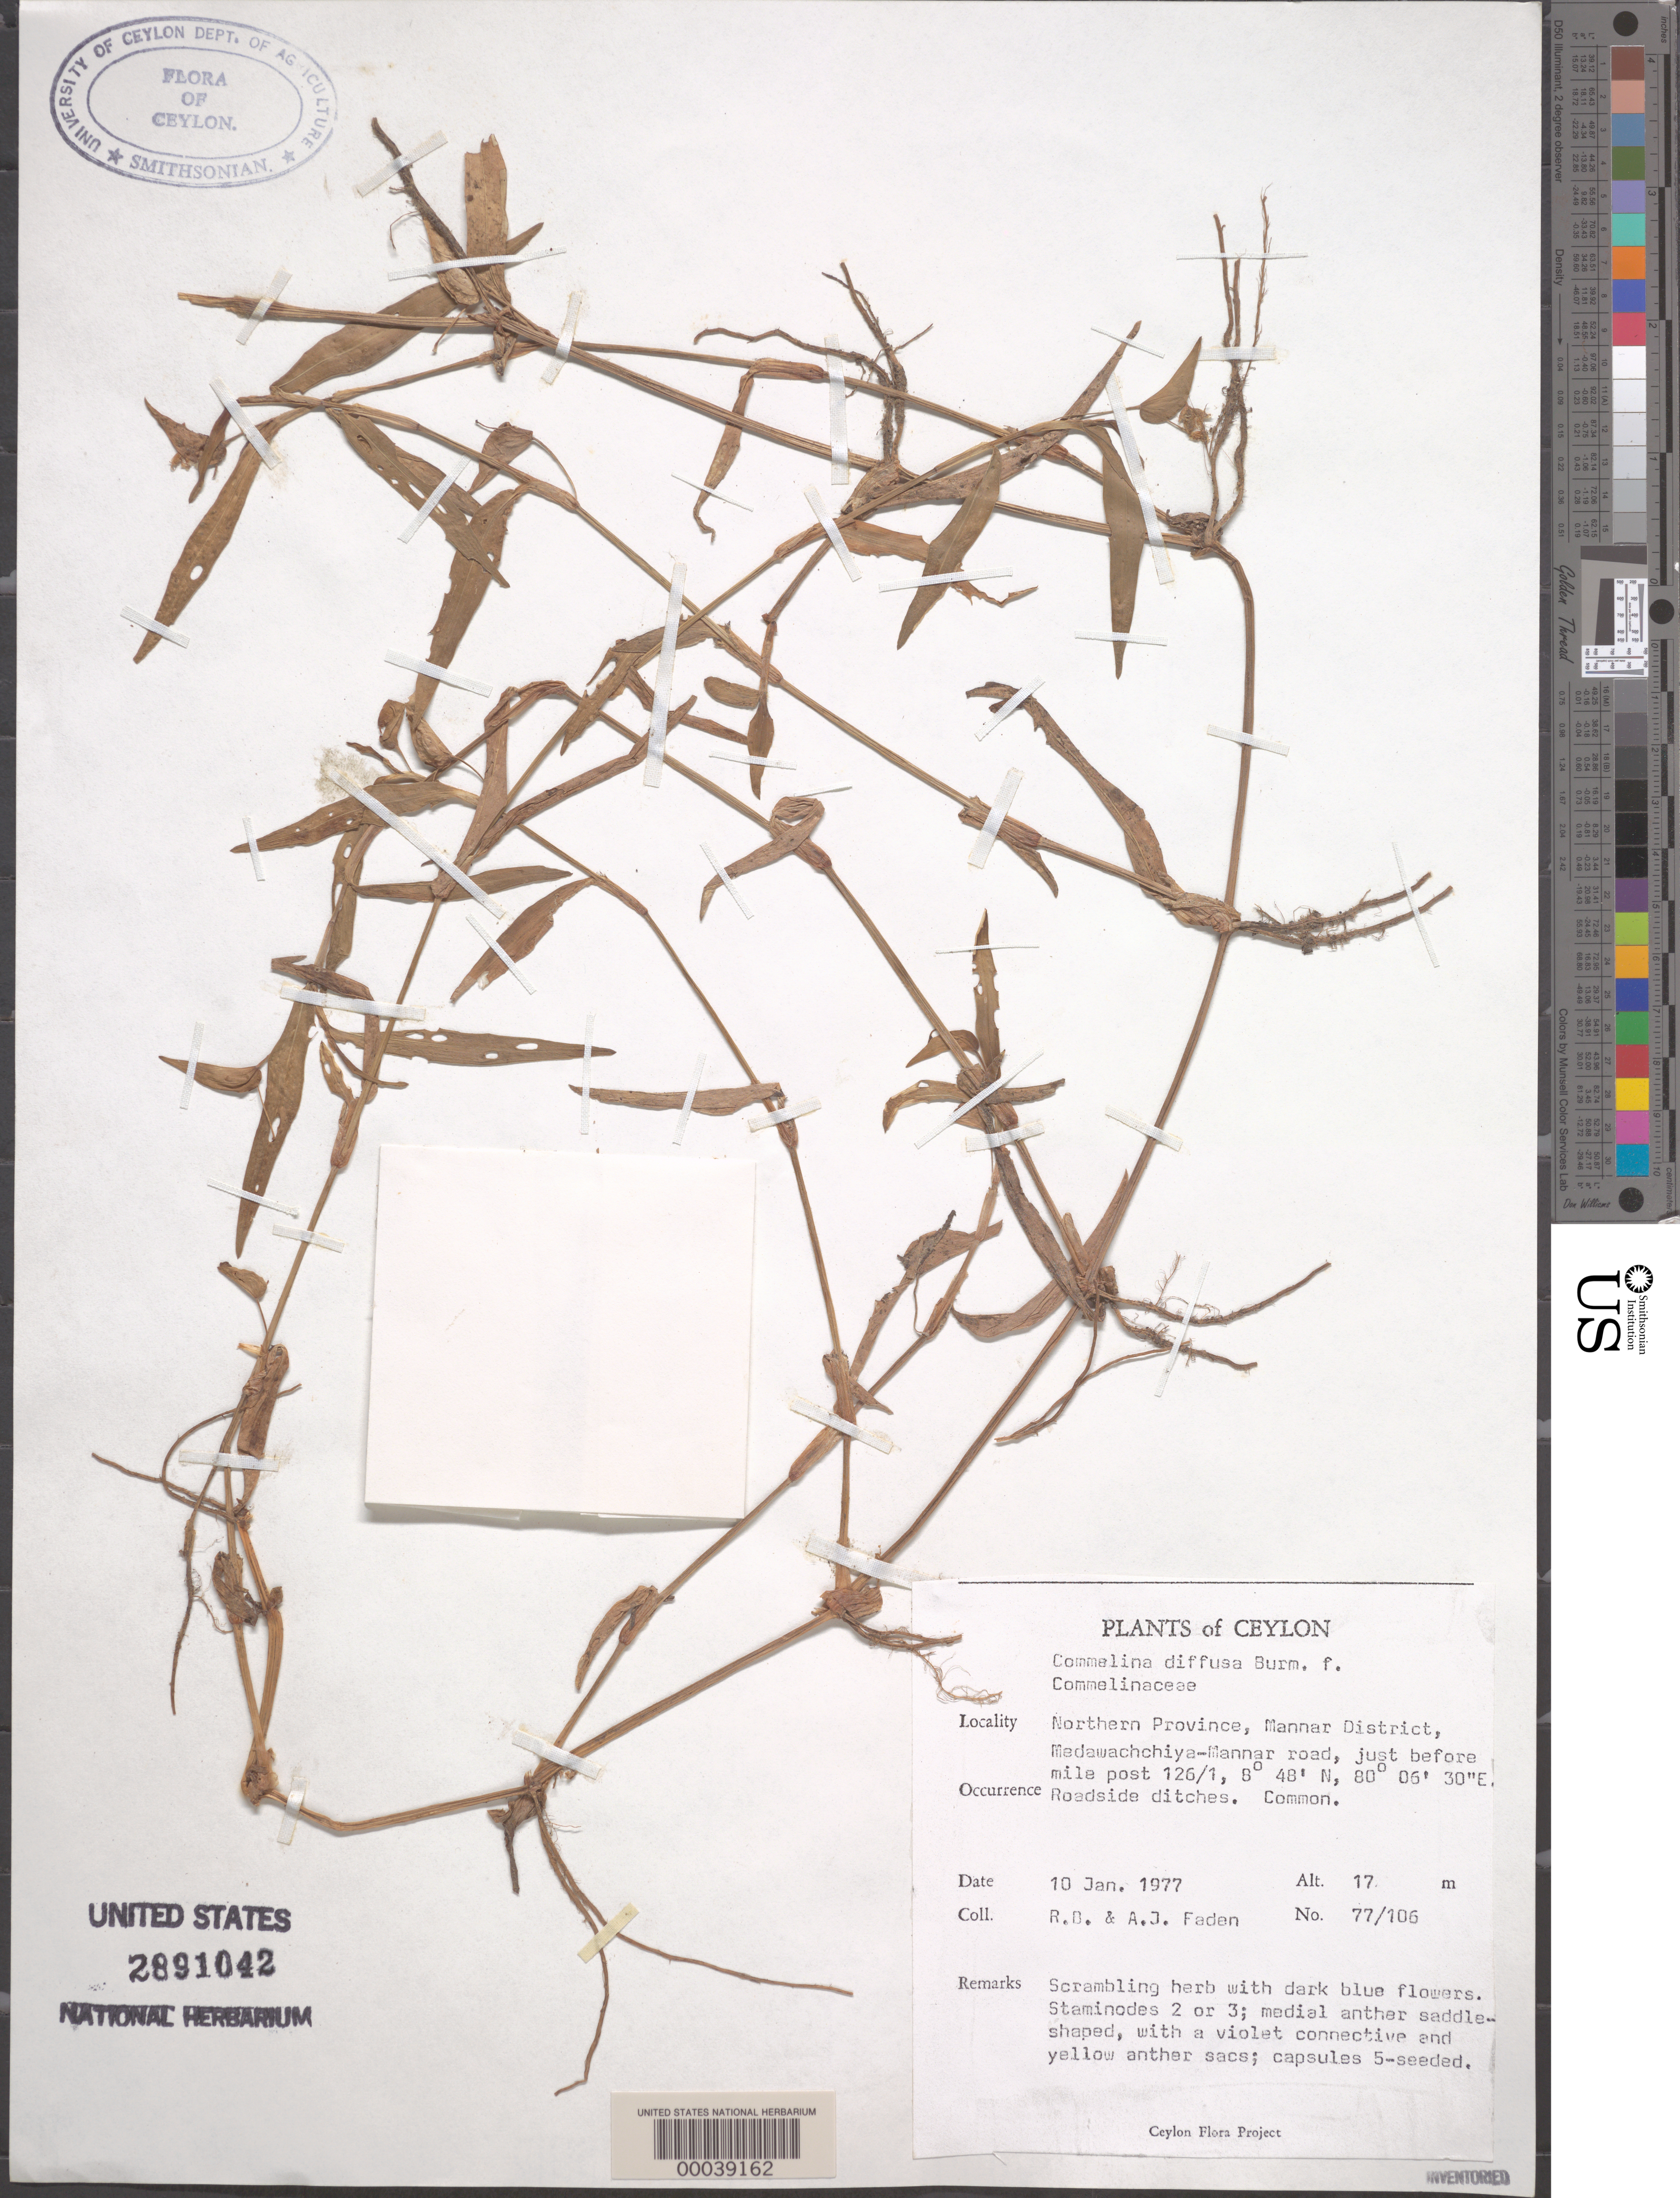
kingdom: Plantae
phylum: Tracheophyta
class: Liliopsida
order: Commelinales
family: Commelinaceae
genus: Commelina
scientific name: Commelina diffusa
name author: Burm. f.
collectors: R. B. Faden & A. J. Faden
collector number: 77/106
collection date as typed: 10 Jan 1977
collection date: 1977-01-10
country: Sri Lanka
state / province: Northern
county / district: Mannar Dist.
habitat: Roadside ditches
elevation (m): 17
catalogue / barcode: US 2891042